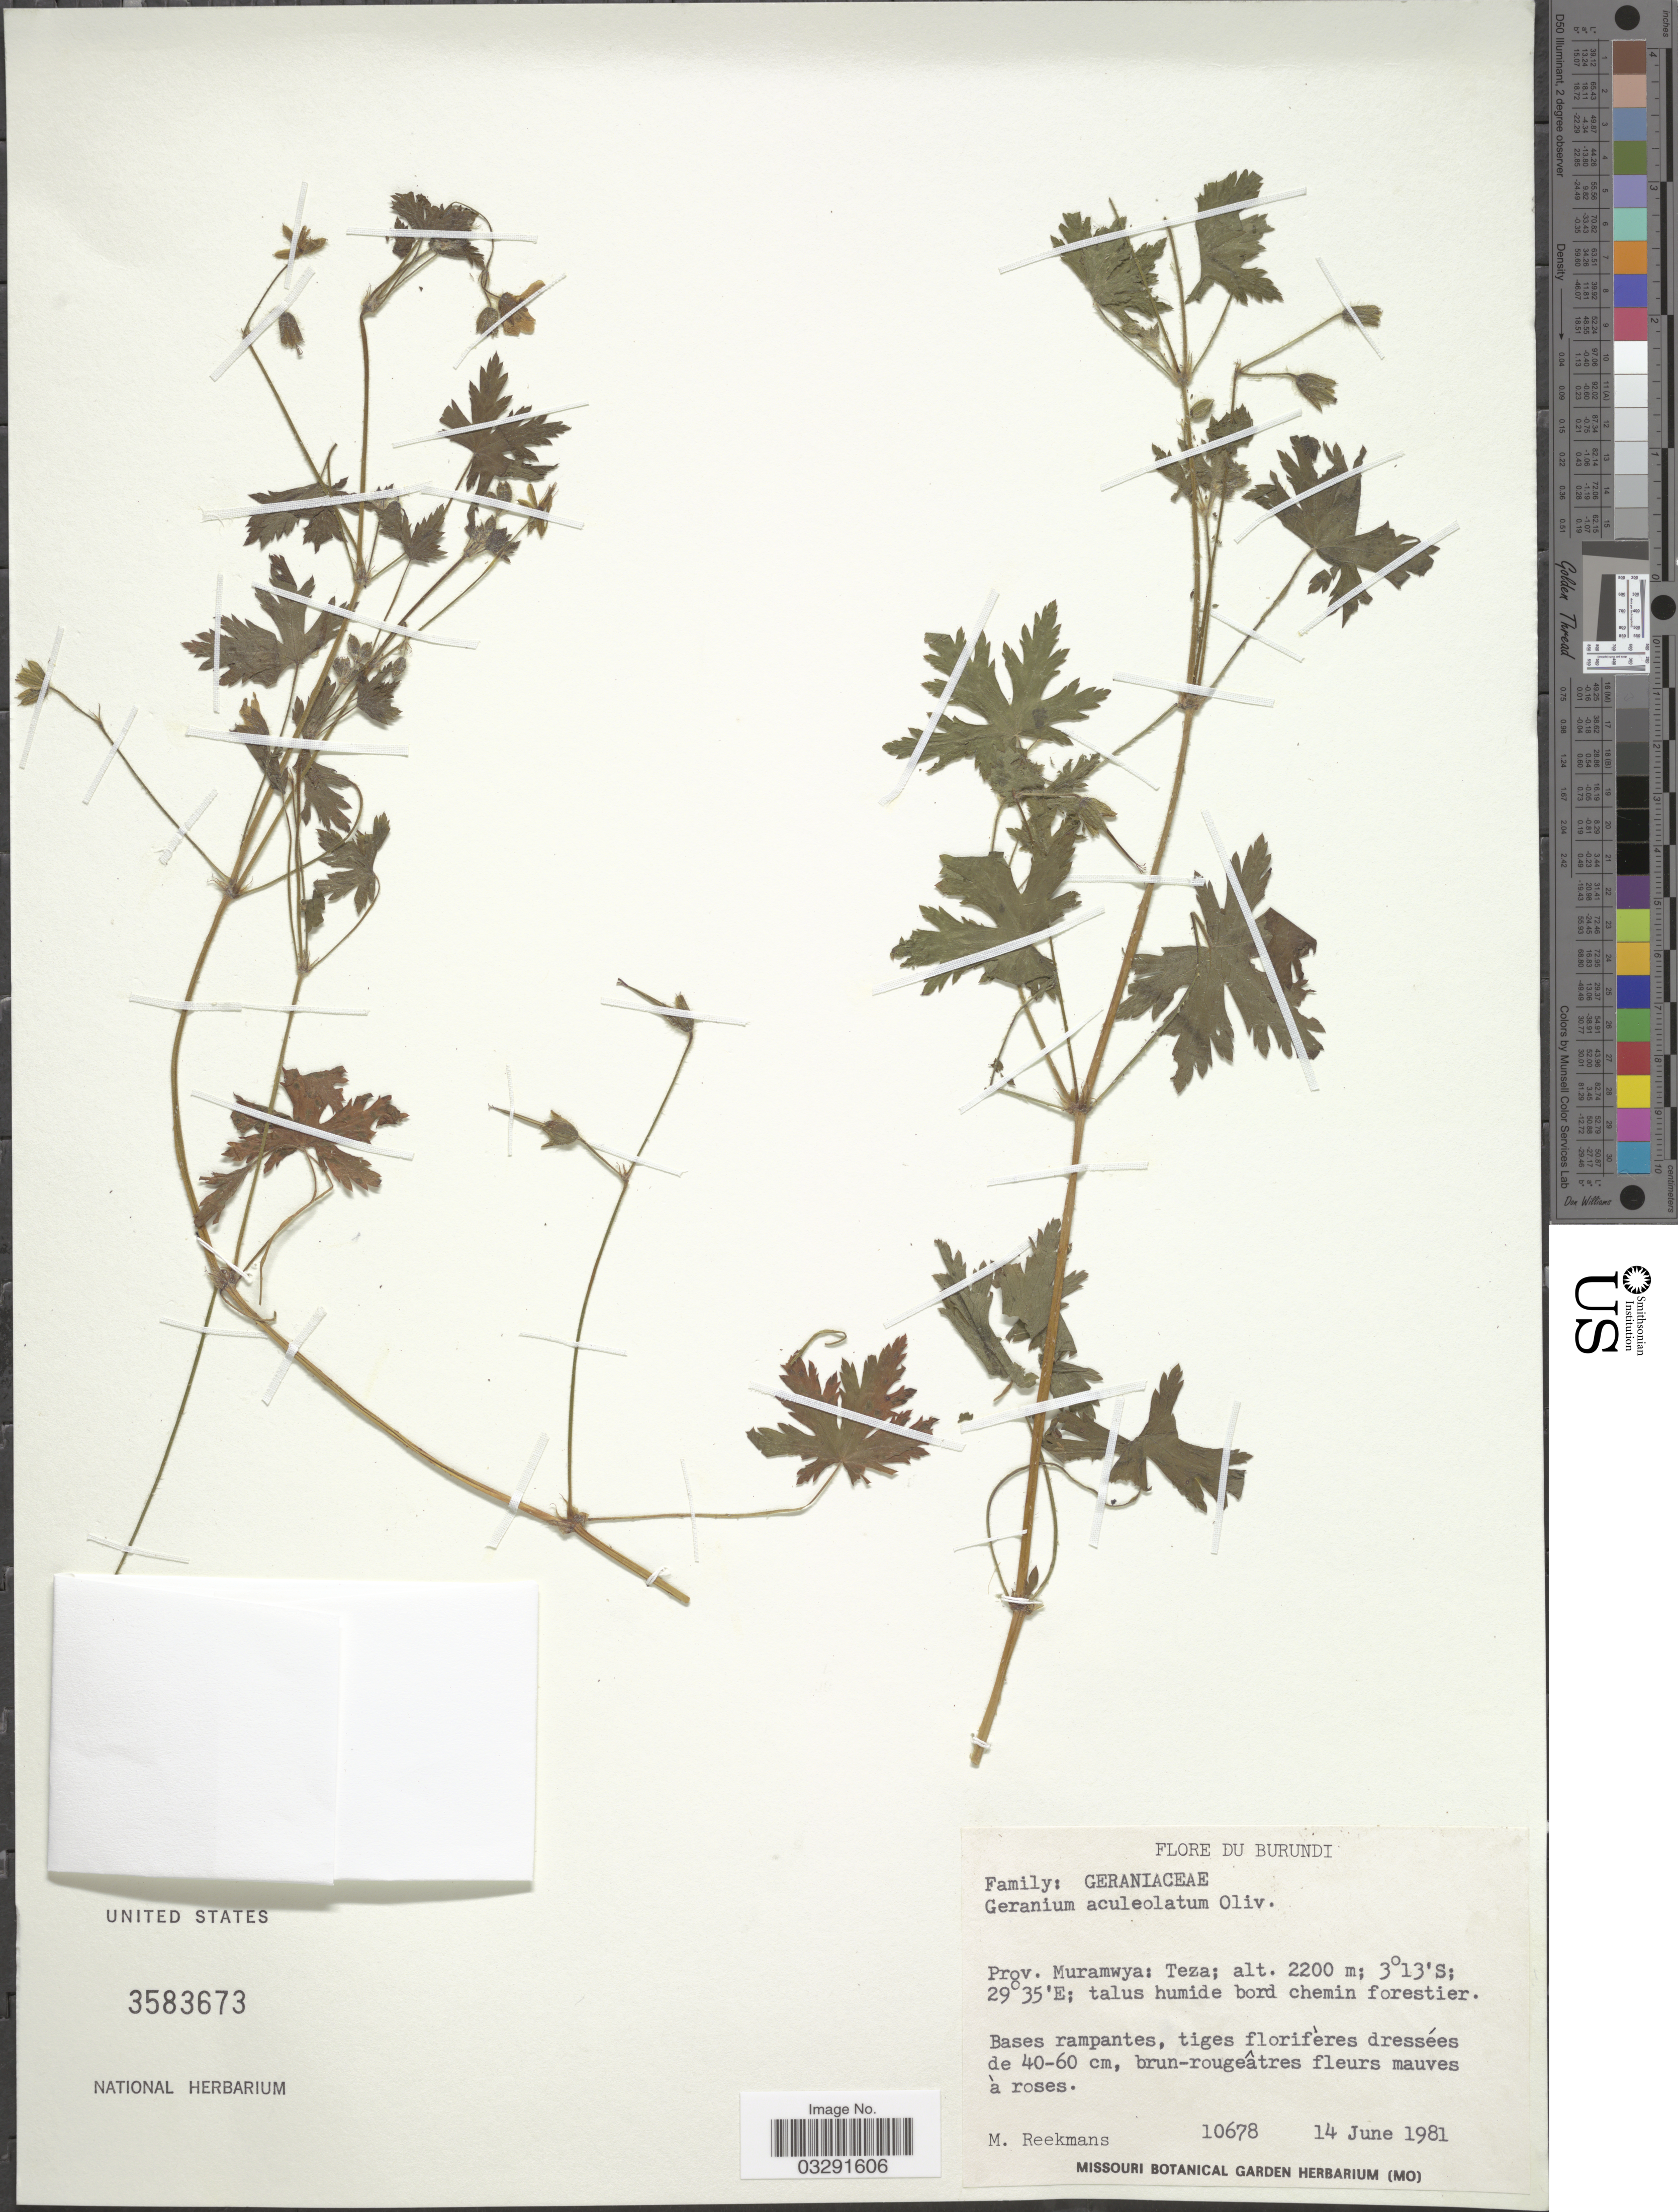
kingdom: Plantae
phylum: Tracheophyta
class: Magnoliopsida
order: Geraniales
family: Geraniaceae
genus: Geranium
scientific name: Geranium aculeolatum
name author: Oliv.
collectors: M. Reekmans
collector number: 10678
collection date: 1981-06-14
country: Burundi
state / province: Muramvya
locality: Prov. Muramwya: Teza.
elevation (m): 2200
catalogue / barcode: US 3583673